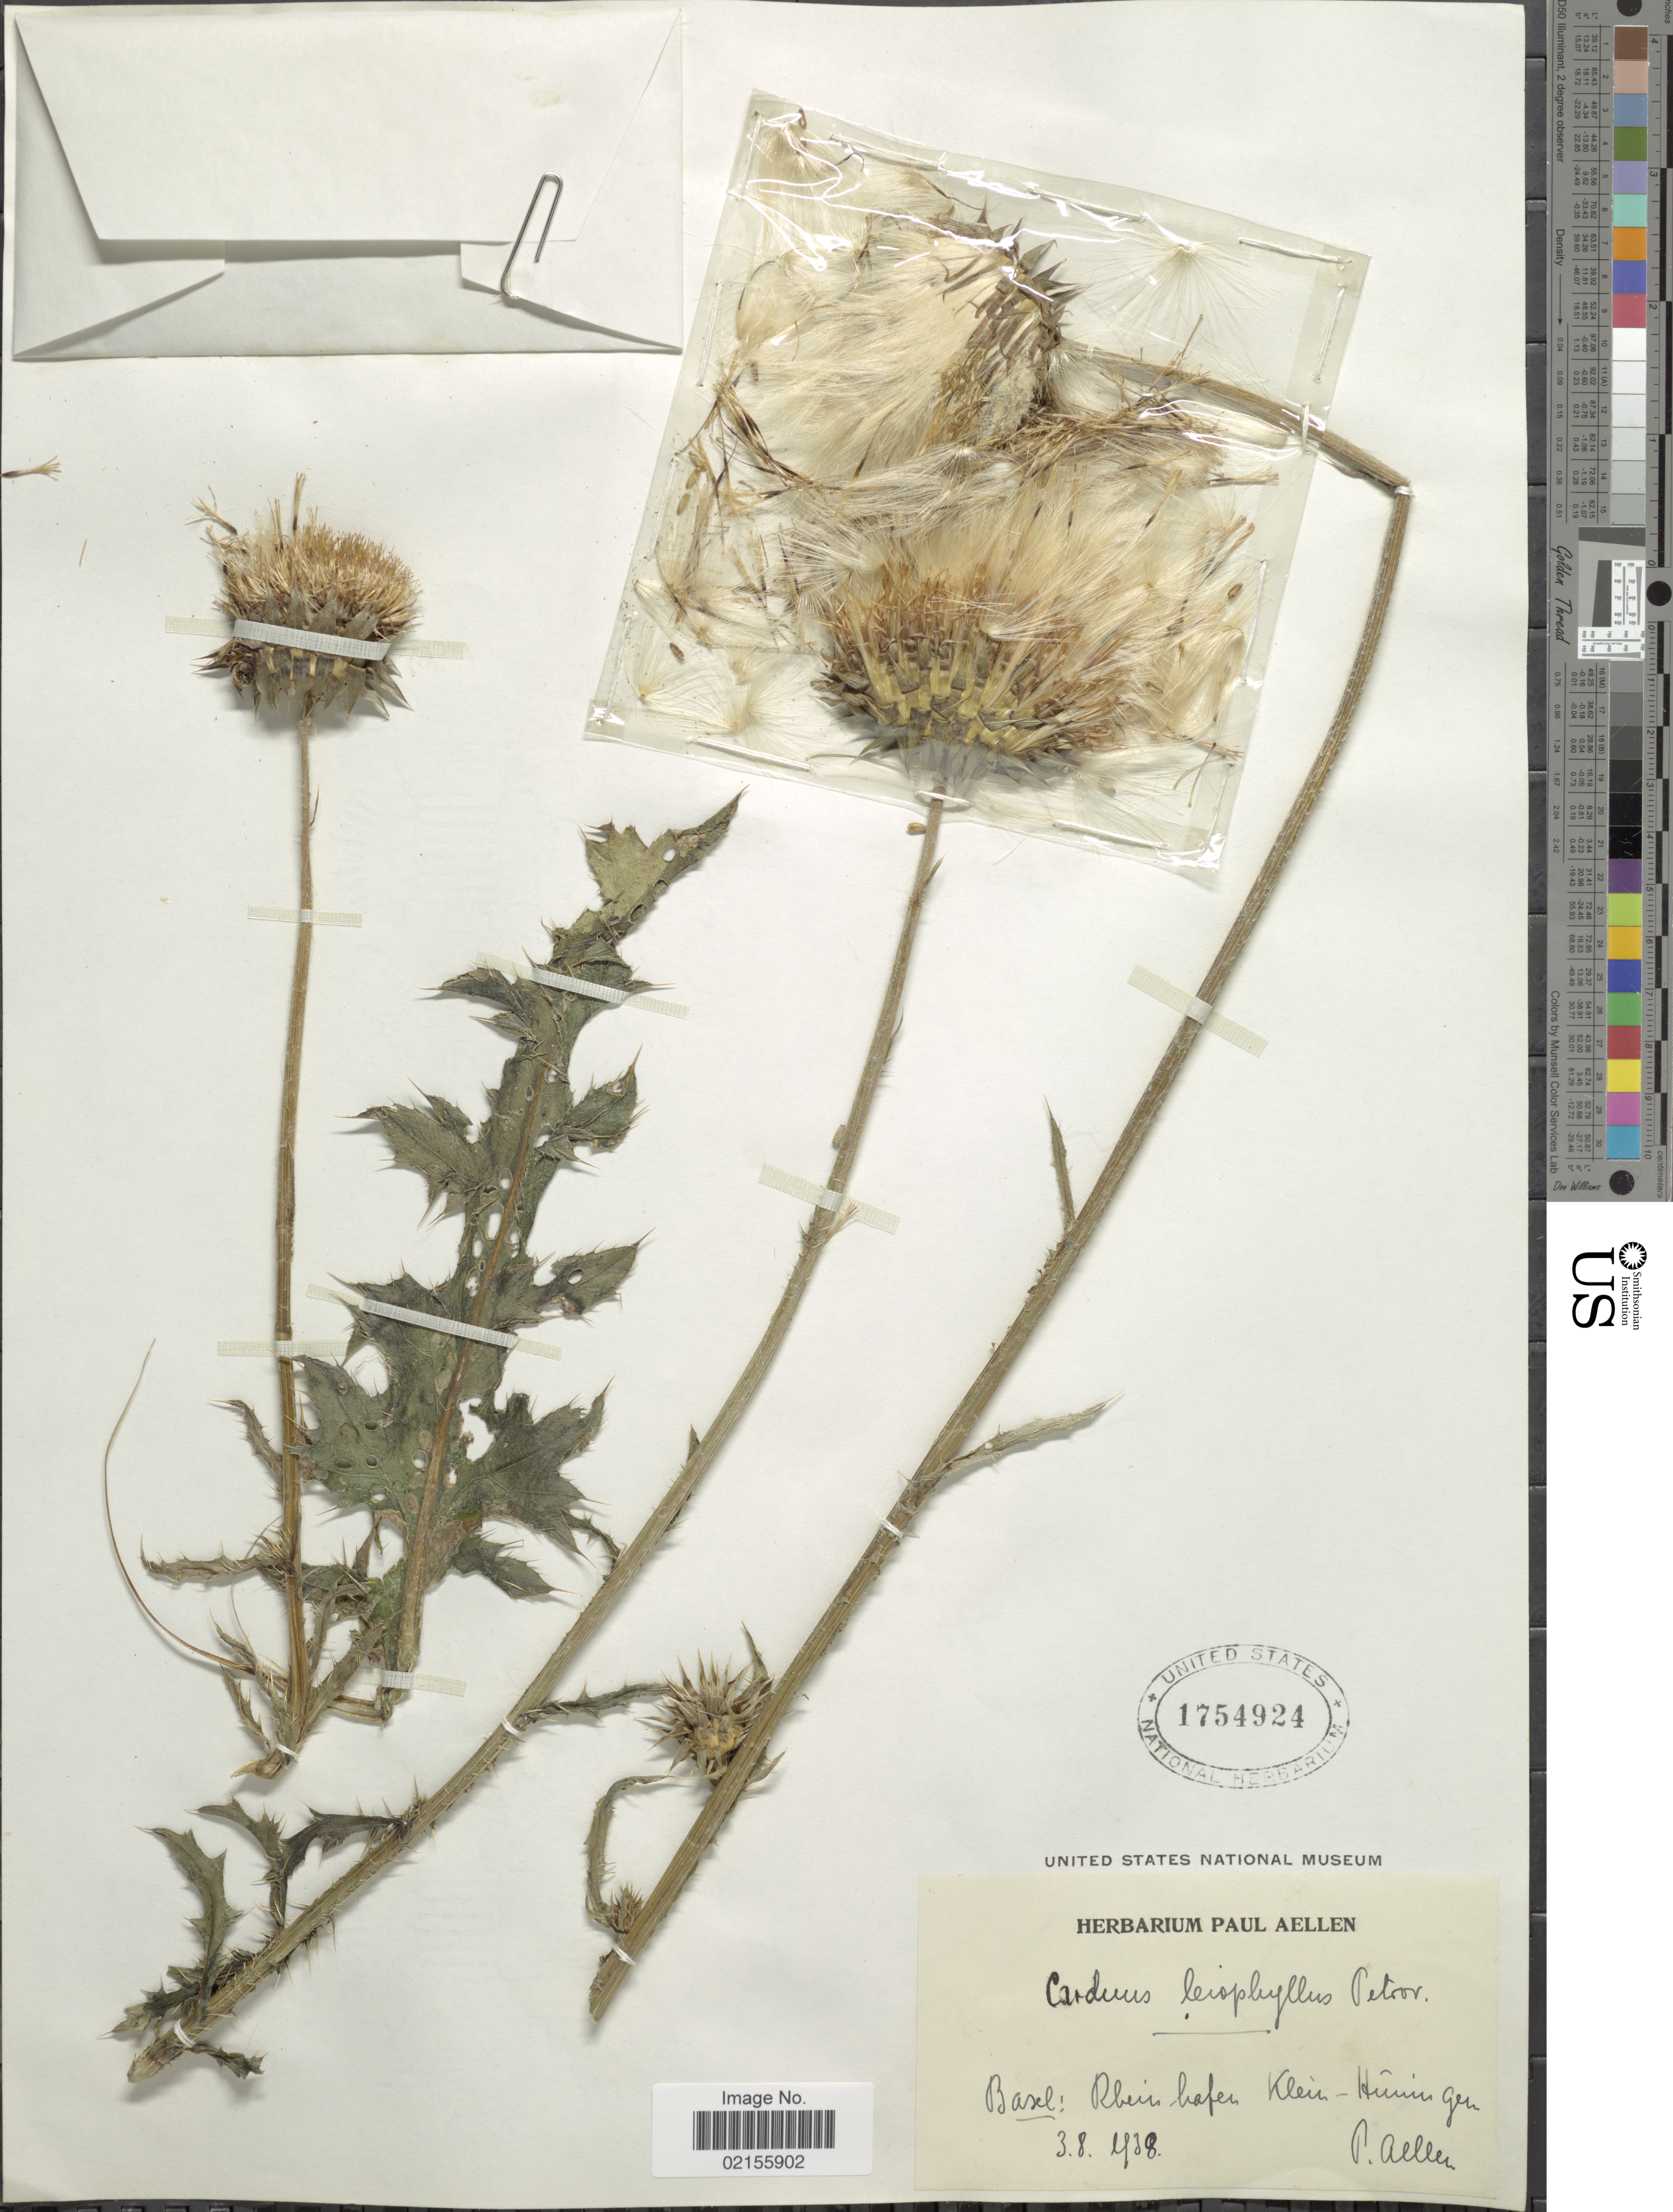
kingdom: Plantae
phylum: Tracheophyta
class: Magnoliopsida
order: Asterales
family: Asteraceae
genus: Carduus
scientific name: Carduus nutans subsp. leiophyllus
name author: (Petr.) Stoj. & Stef.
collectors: P. Aellen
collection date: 1938-08-03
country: Switzerland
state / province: Basel-Stadt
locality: Basel: Rheinhafen Kleinhüningen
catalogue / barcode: US 1754924